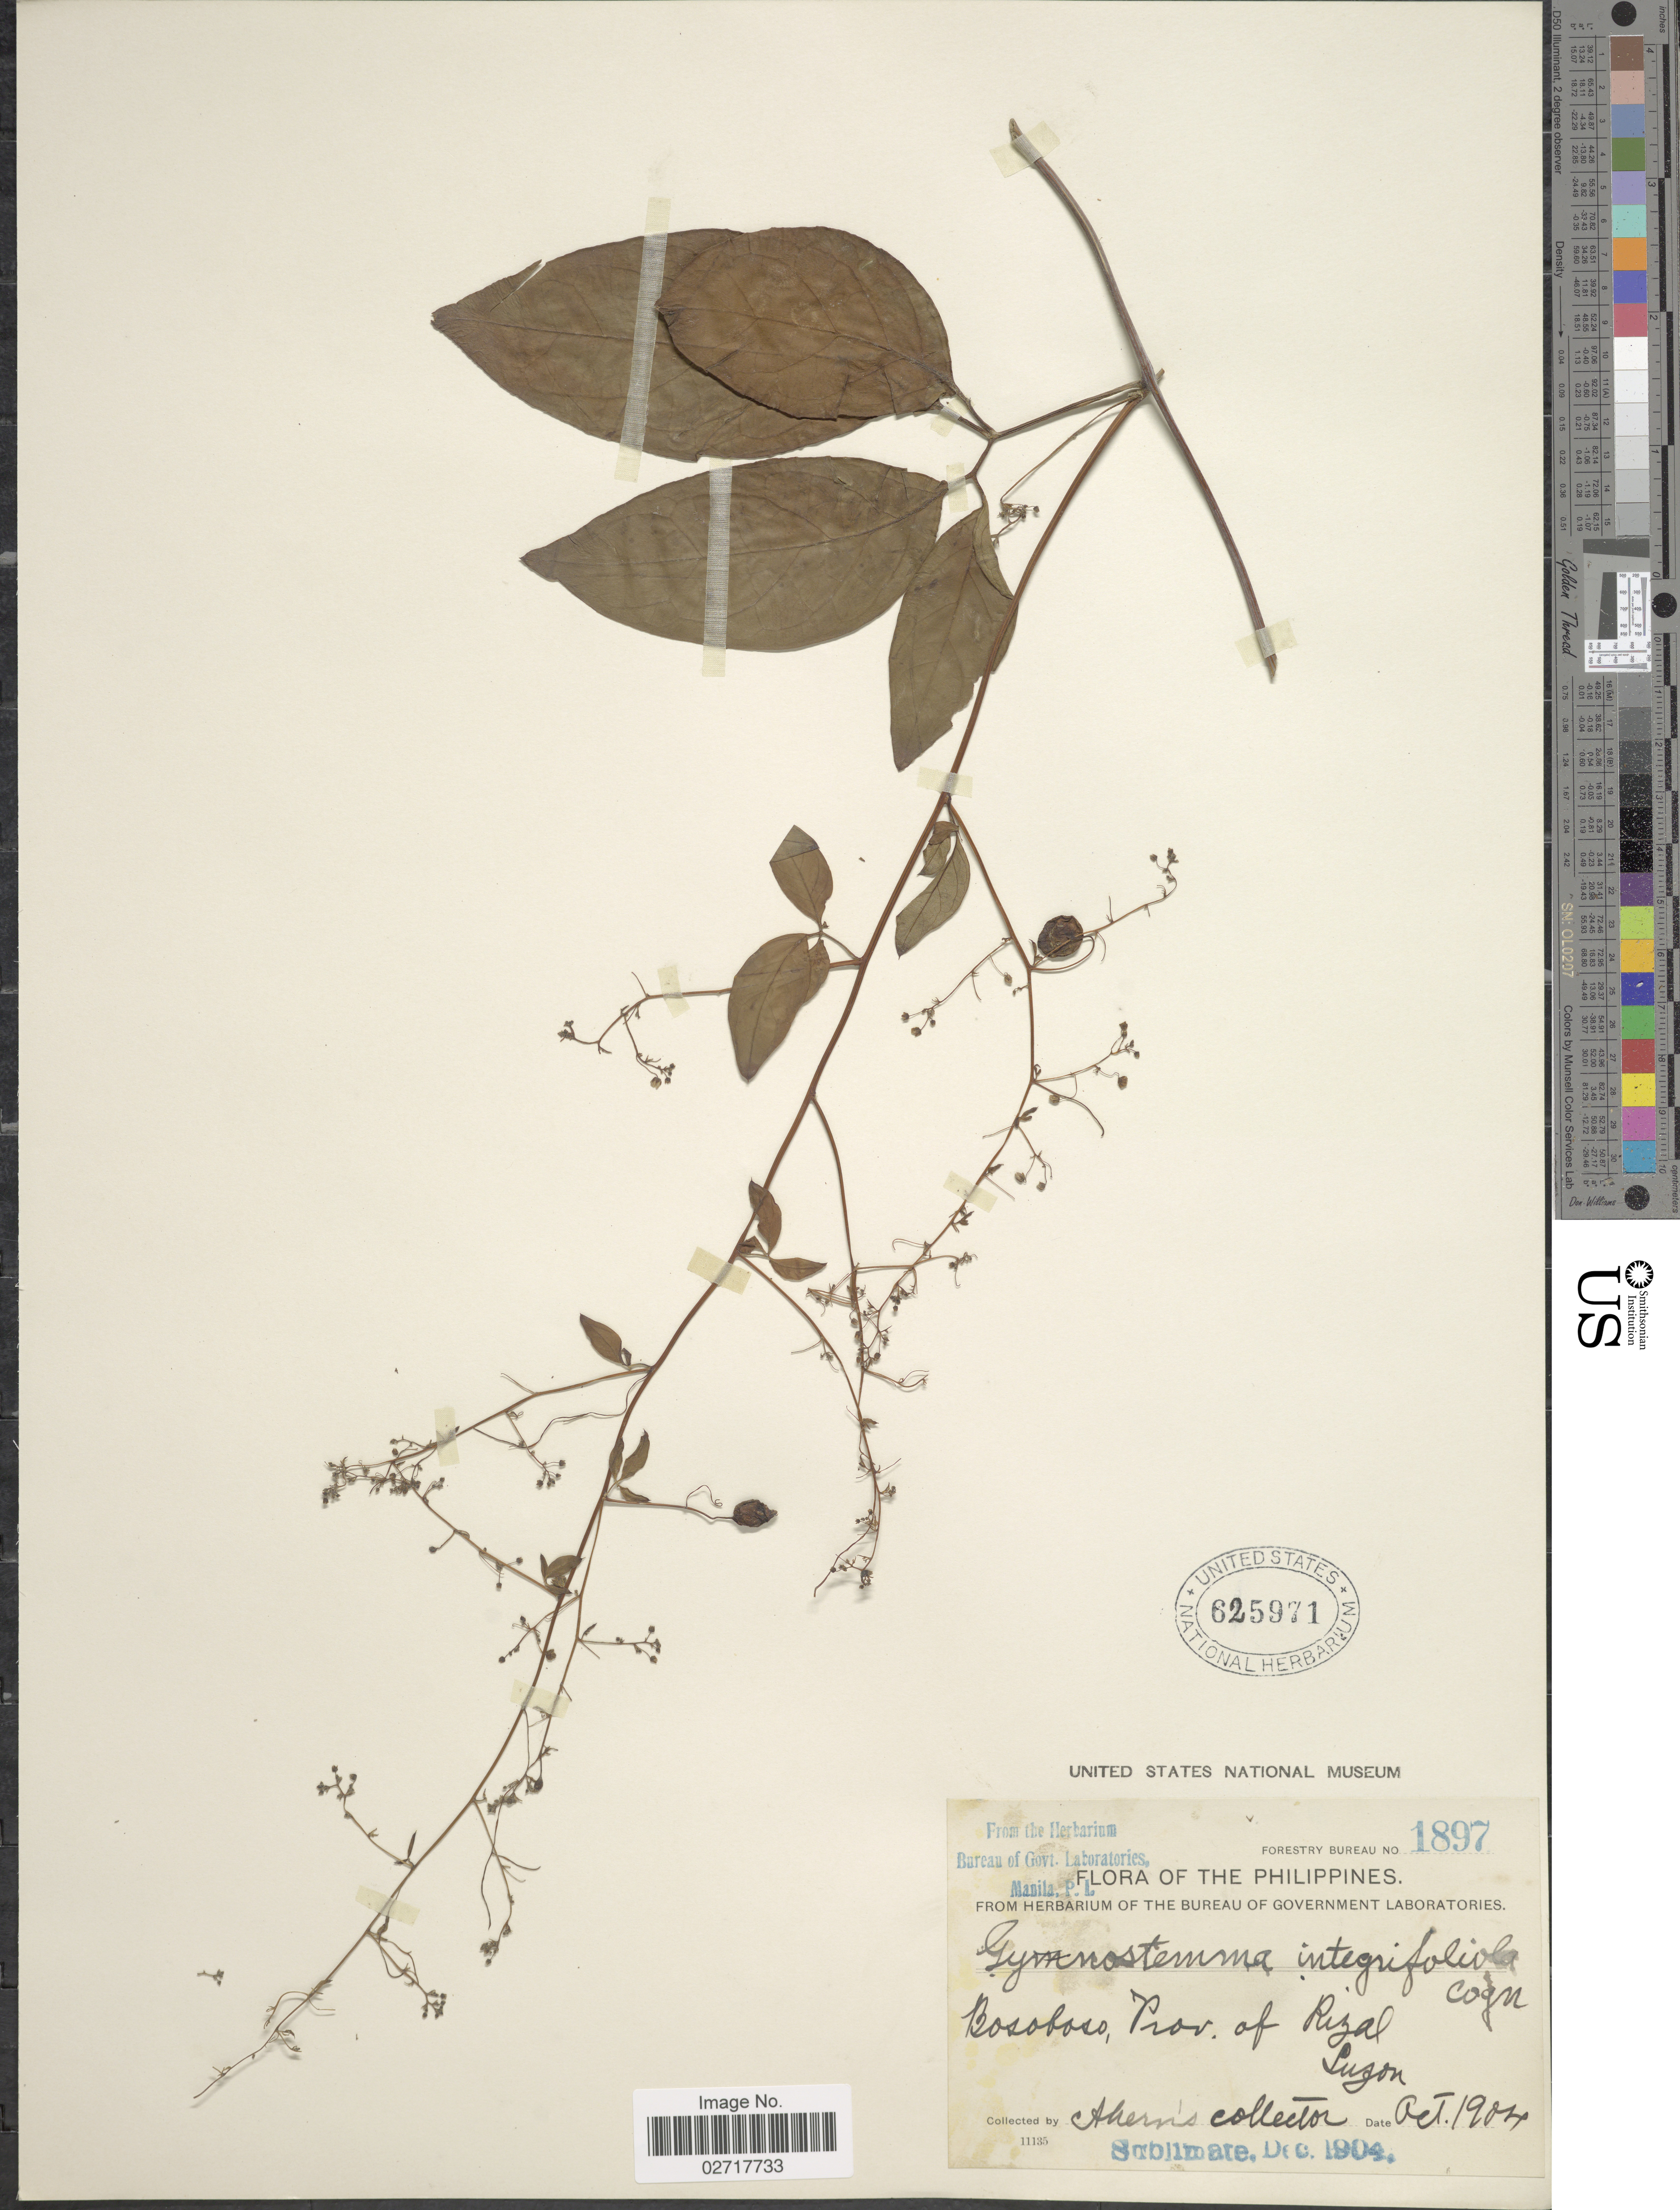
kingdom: Plantae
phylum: Tracheophyta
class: Magnoliopsida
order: Cucurbitales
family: Cucurbitaceae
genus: Neoalsomitra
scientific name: Neoalsomitra clavigera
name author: (M. Roem.) Hutch.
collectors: Ahern's collector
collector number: Forestry Bureau 187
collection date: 1904-10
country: Philippines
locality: Bosoboso Prov. of Rizal Luzon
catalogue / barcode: US 625971